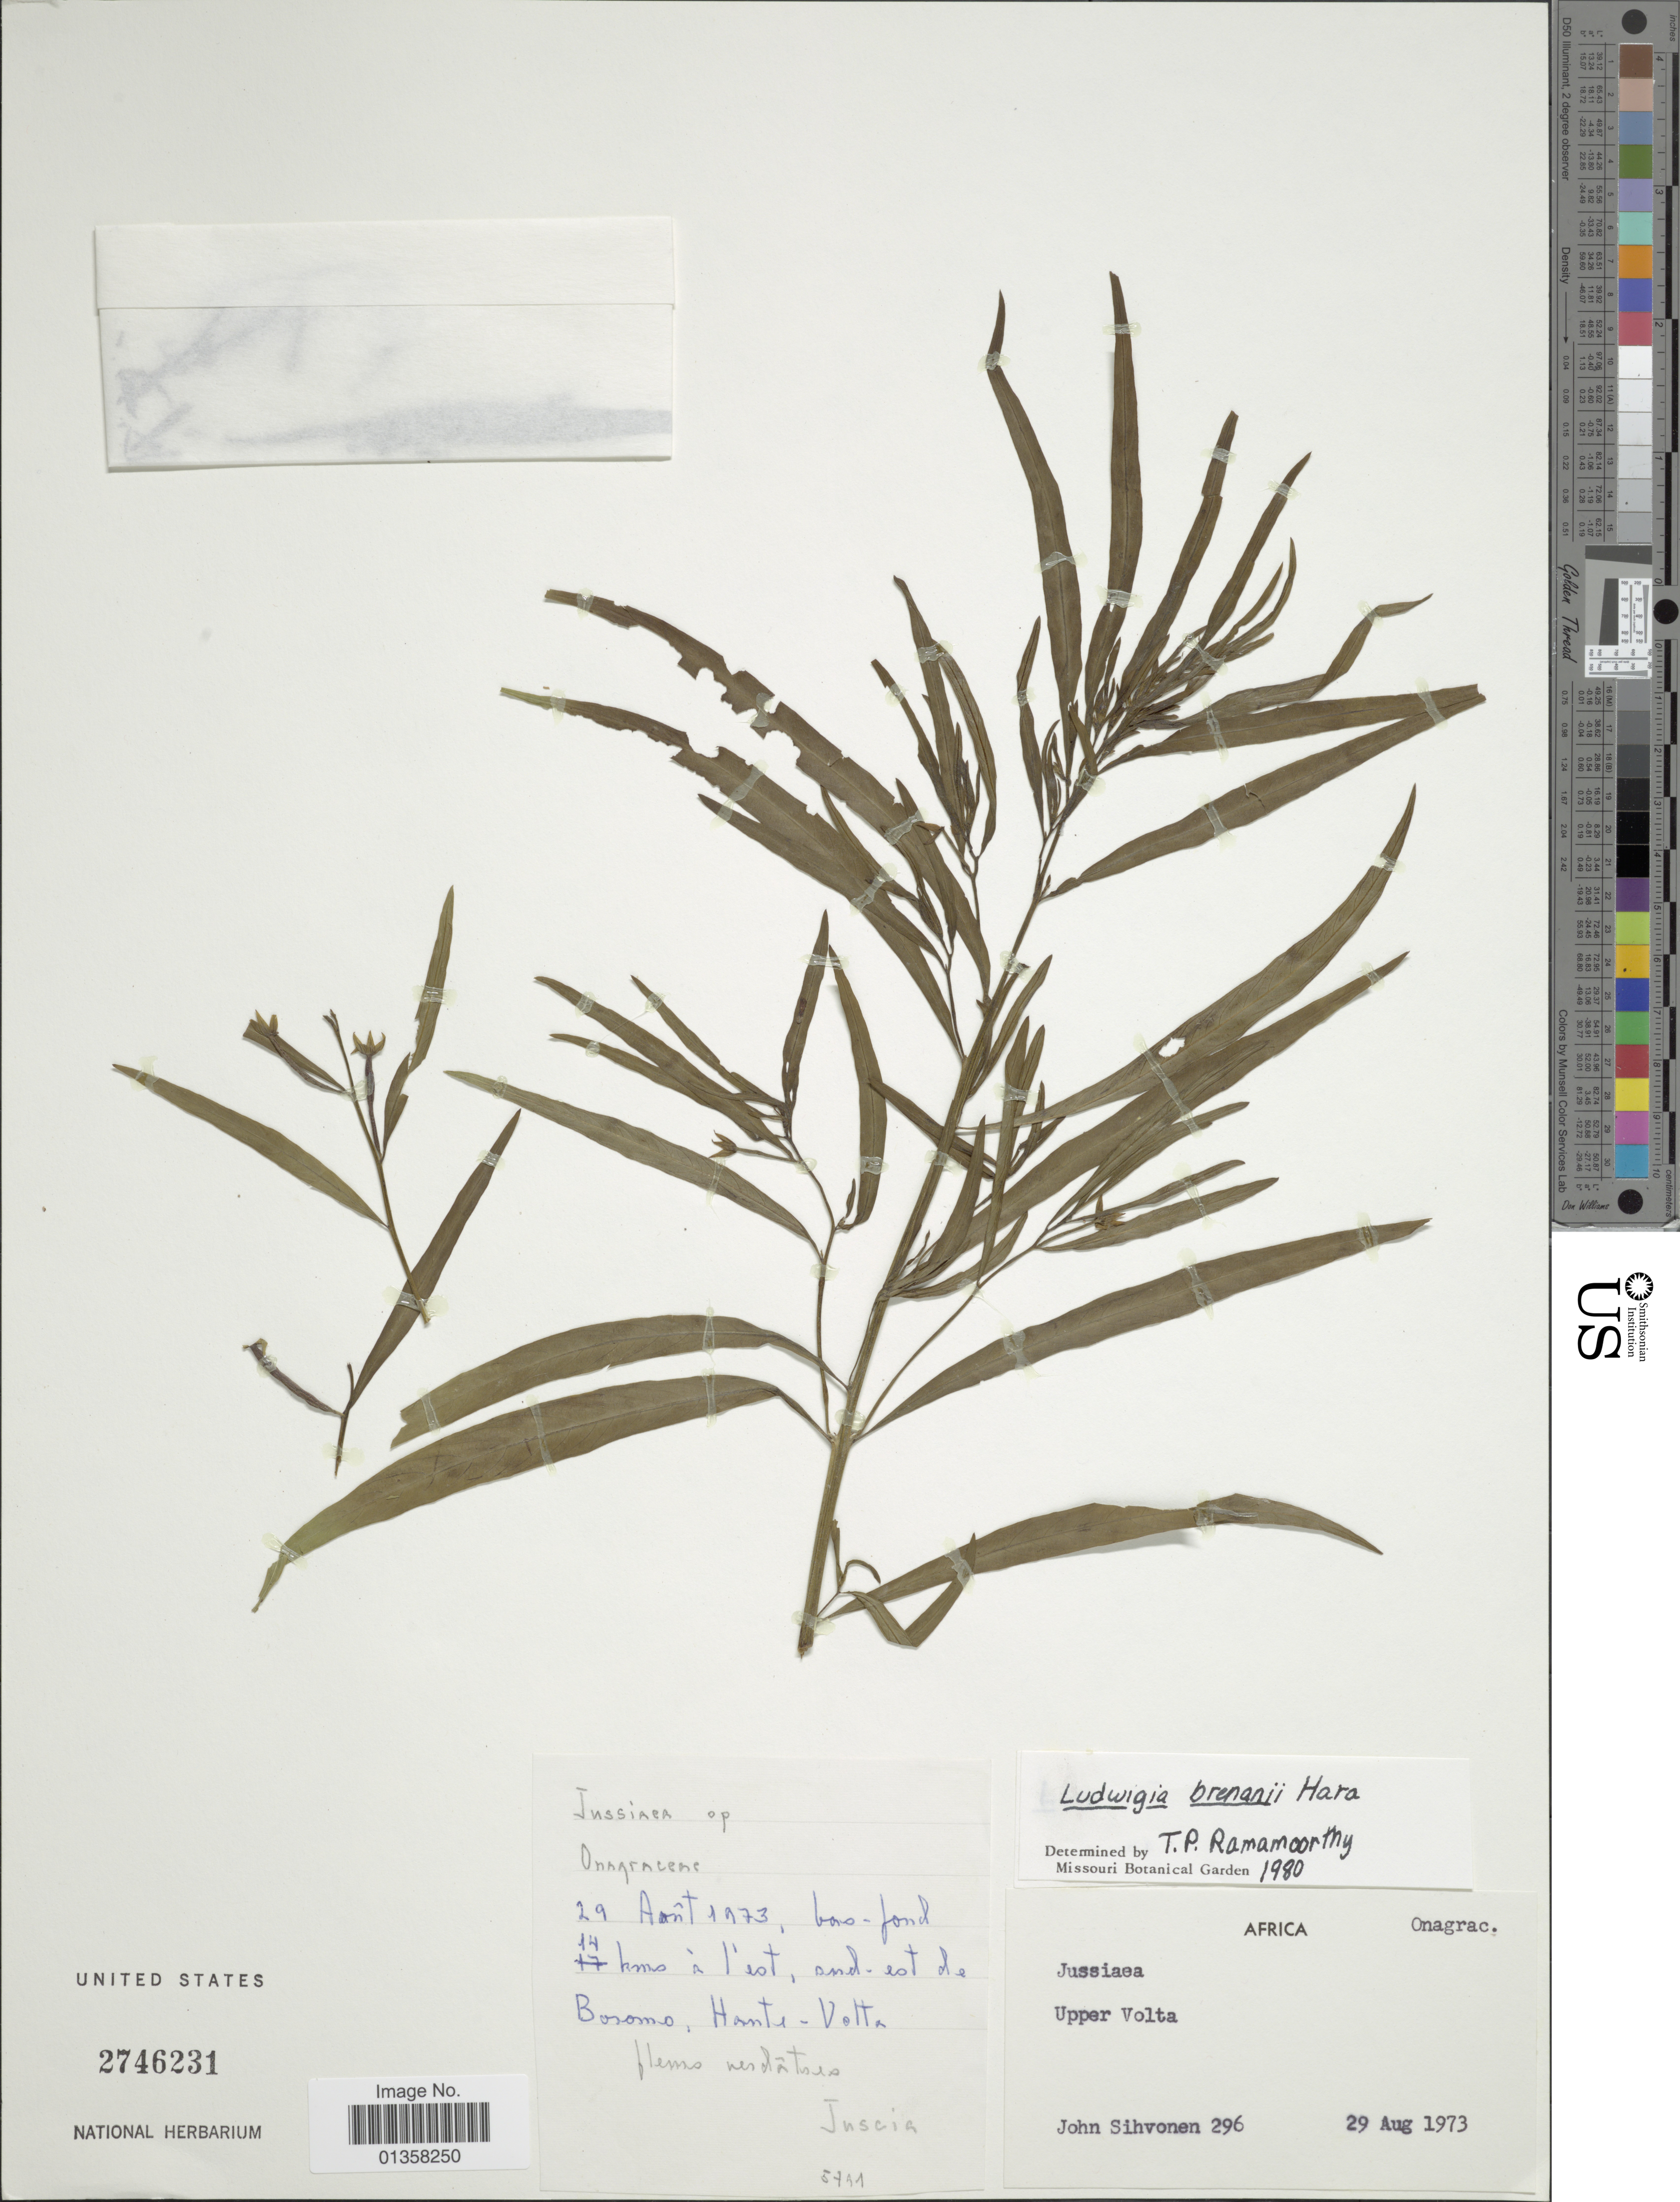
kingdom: Plantae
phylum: Tracheophyta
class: Magnoliopsida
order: Myrtales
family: Onagraceae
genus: Ludwigia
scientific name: Ludwigia brenanii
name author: H. Hara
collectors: J. Sihvonen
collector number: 296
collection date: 1973-08-29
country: Ghana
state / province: Volta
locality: Upper Volta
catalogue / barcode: US 2746231